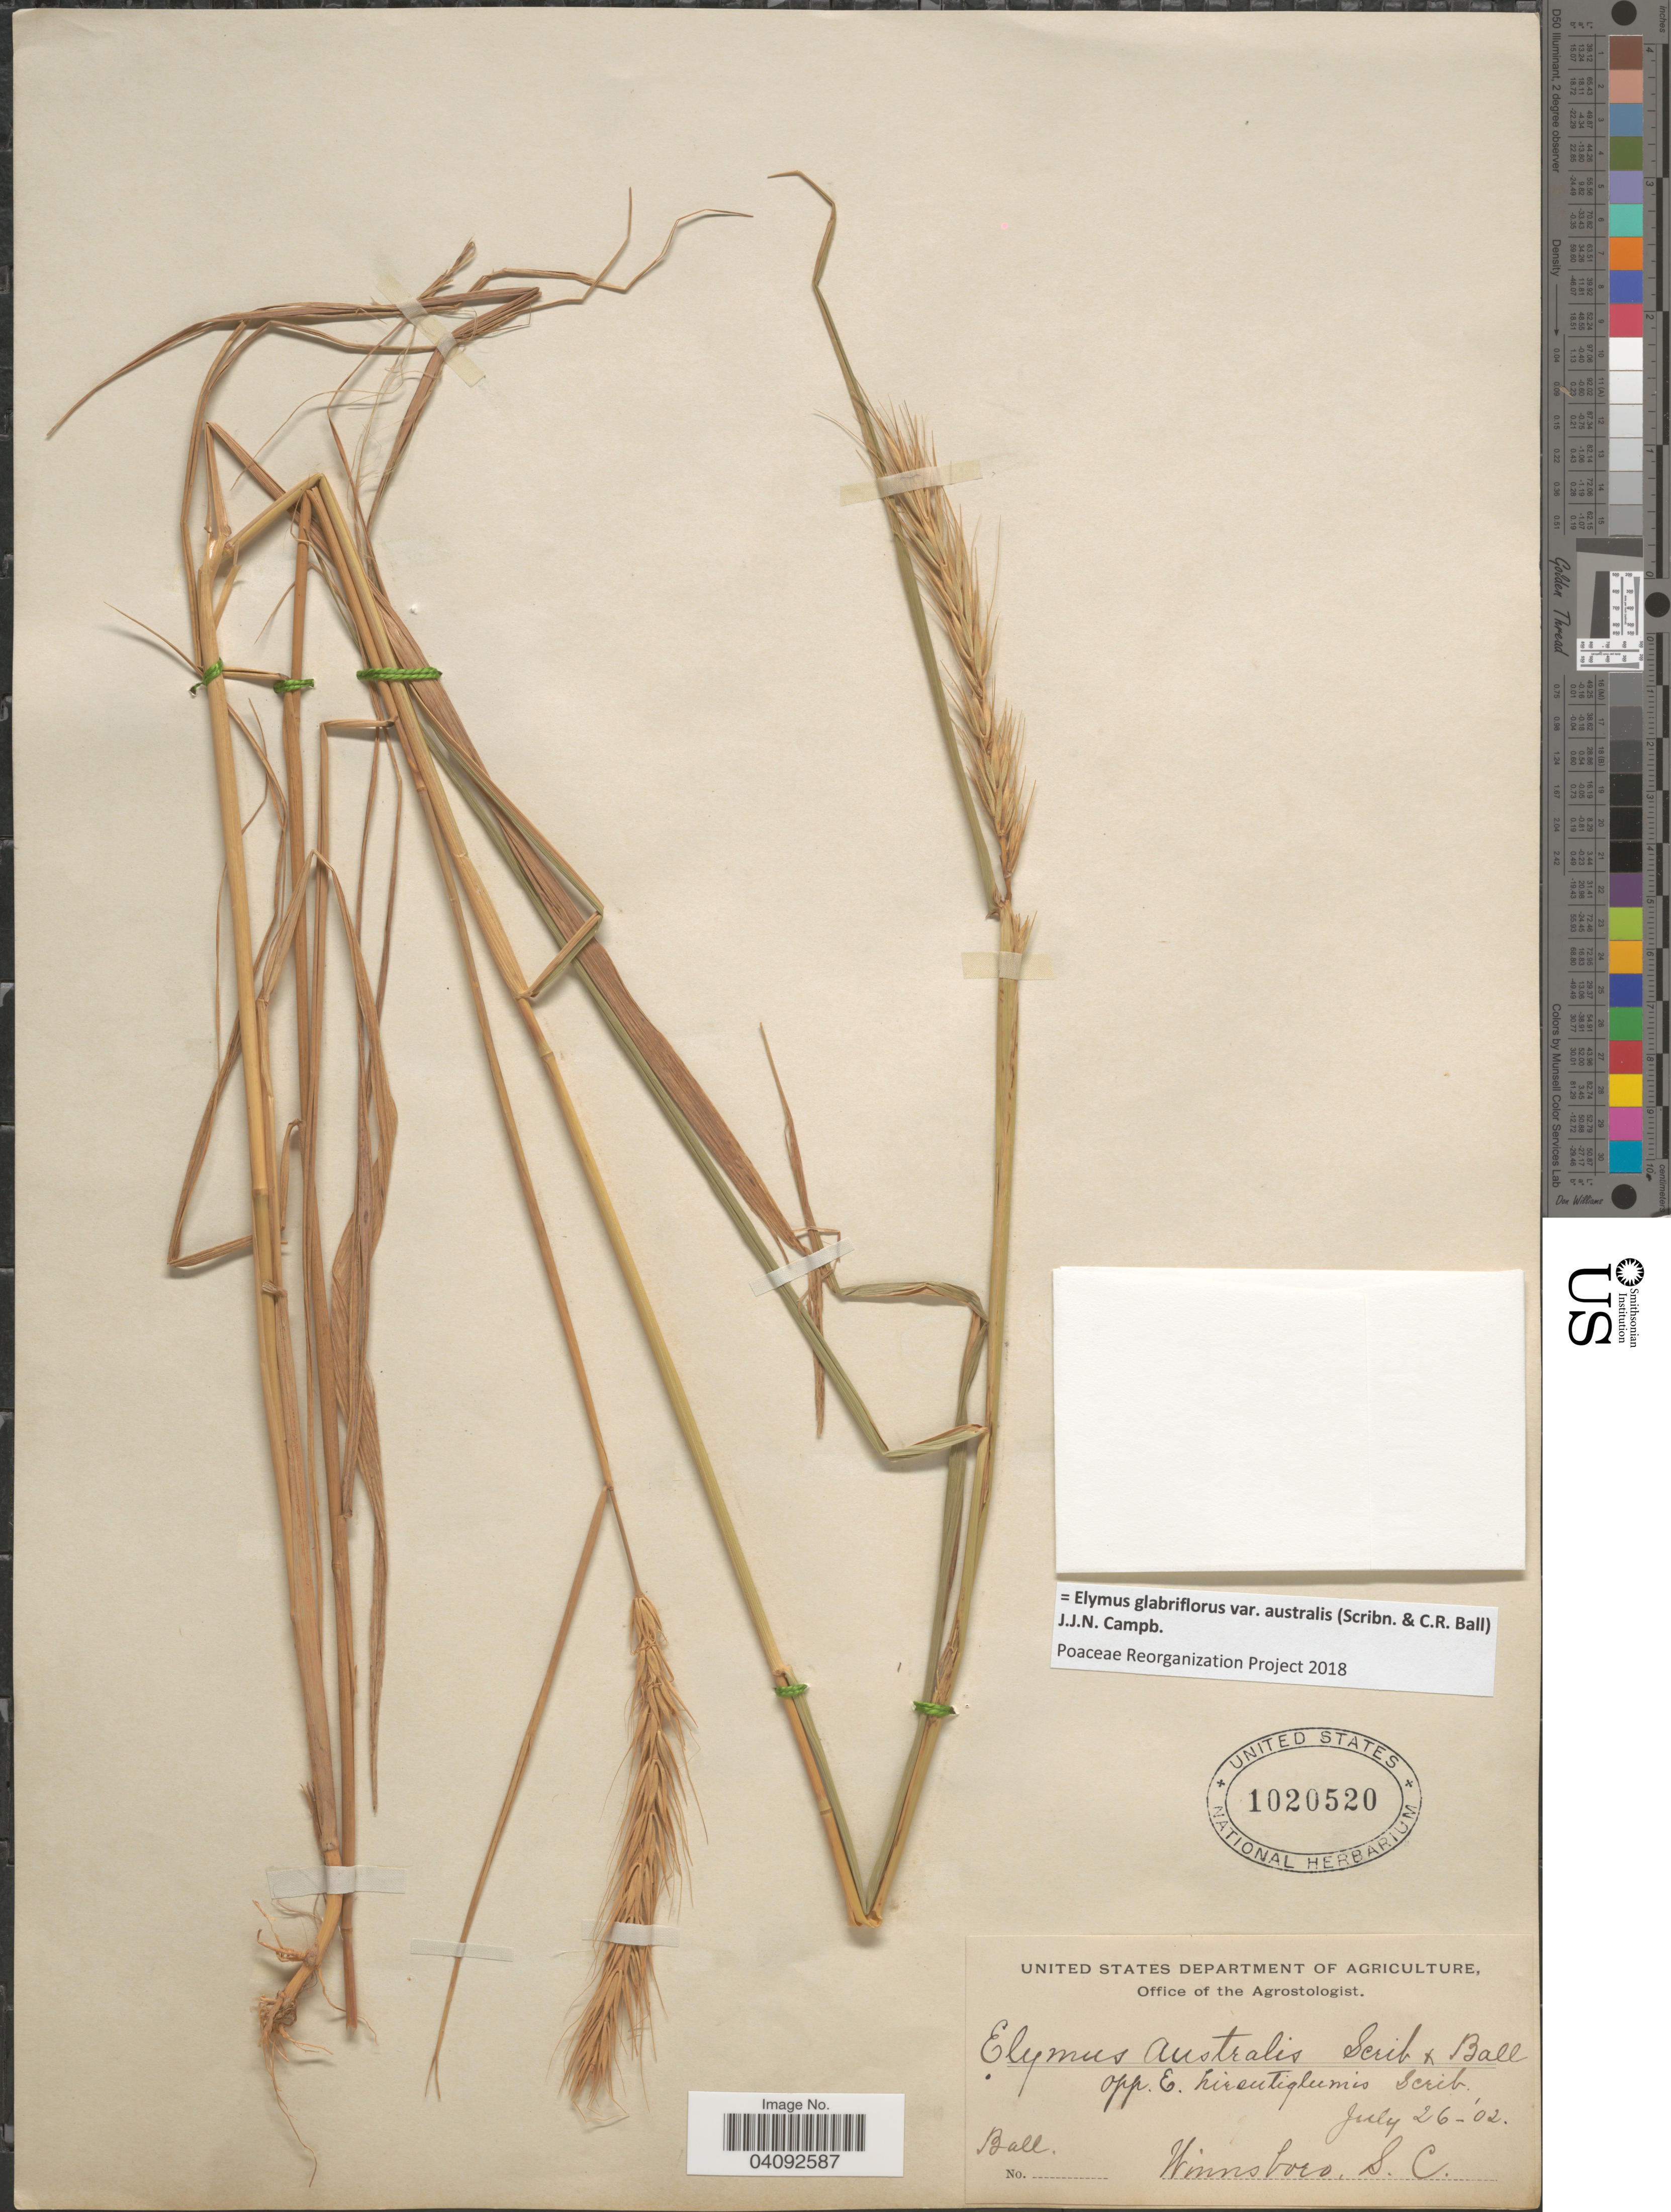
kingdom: Plantae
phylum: Tracheophyta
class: Liliopsida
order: Poales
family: Poaceae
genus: Elymus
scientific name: Elymus glabriflorus var. australis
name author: (Scribn. & C.R. Ball) J.J.N. Campb.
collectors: -- Ball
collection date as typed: Transcribed d/m/y: 26/7/2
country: United States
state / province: South Carolina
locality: Winnsboro.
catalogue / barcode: US 1020520